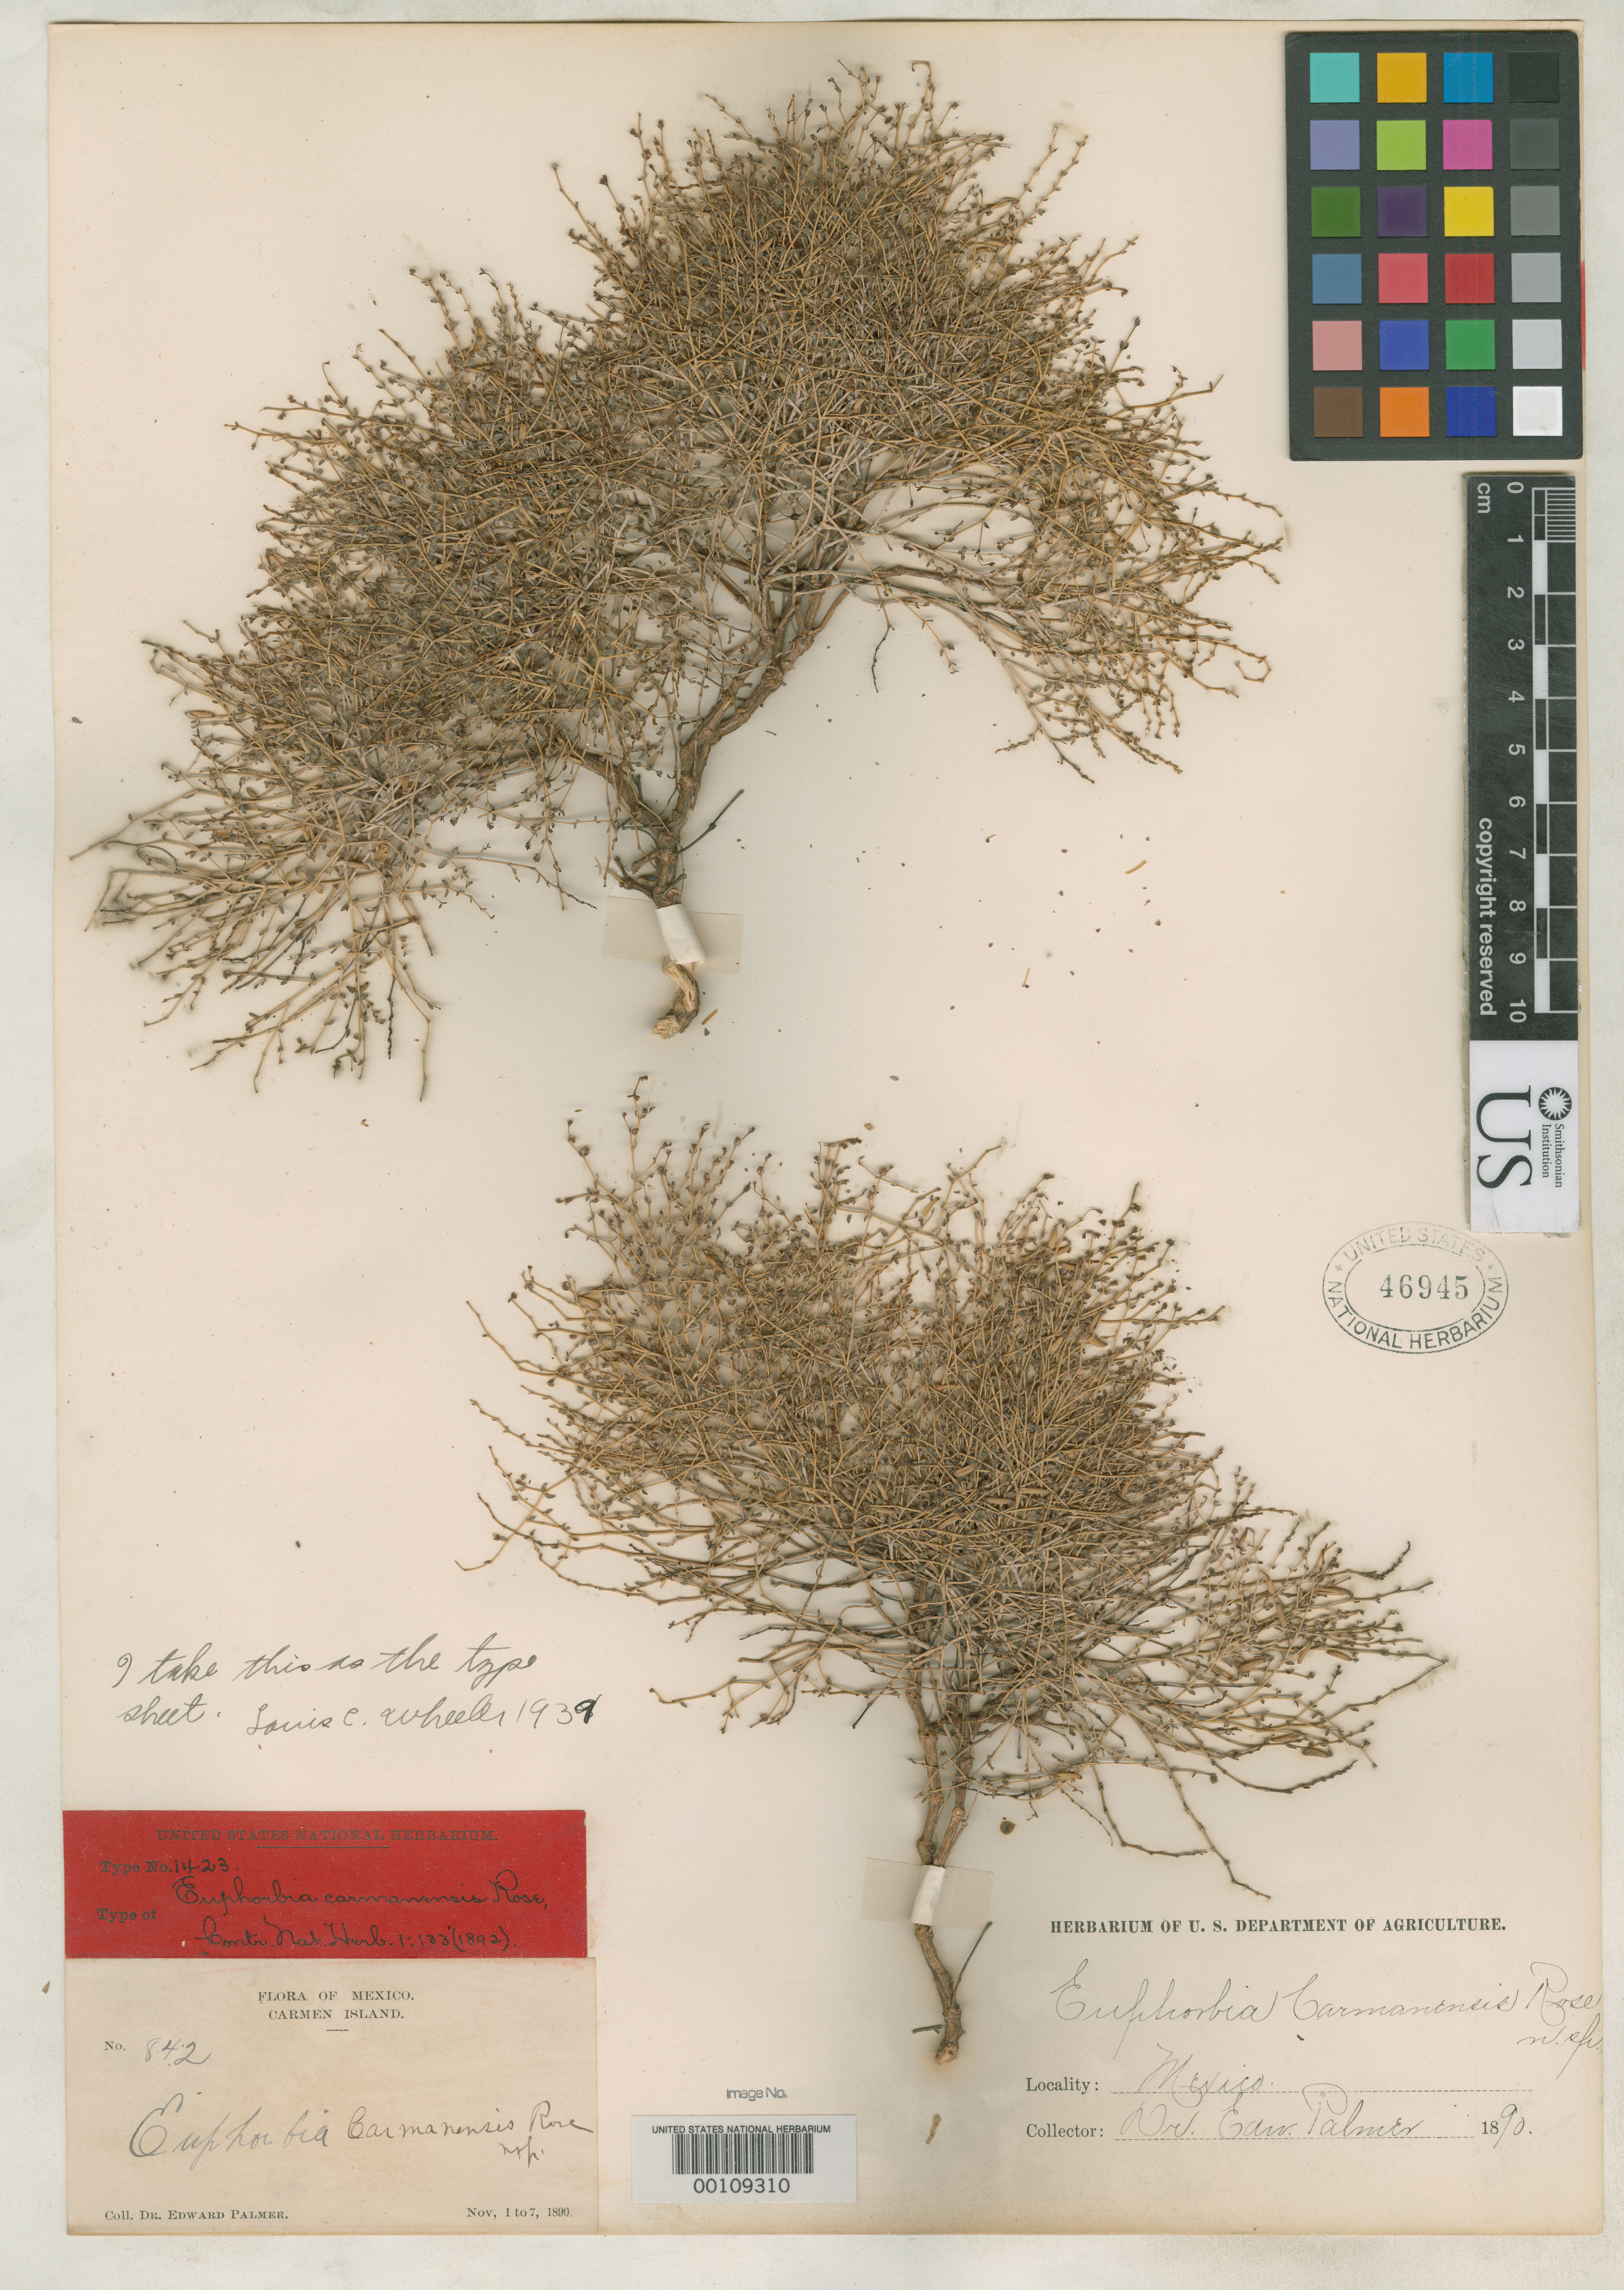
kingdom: Plantae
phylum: Tracheophyta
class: Magnoliopsida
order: Malpighiales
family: Euphorbiaceae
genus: Euphorbia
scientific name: Euphorbia carmenensis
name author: Rose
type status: Type Collection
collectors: E. Palmer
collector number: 842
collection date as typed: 01 Nov 1890 to 07 Nov 1890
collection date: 1890-11-01/1890-11-07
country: Mexico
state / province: Baja California Sur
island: Carmen Island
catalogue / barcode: US 46945